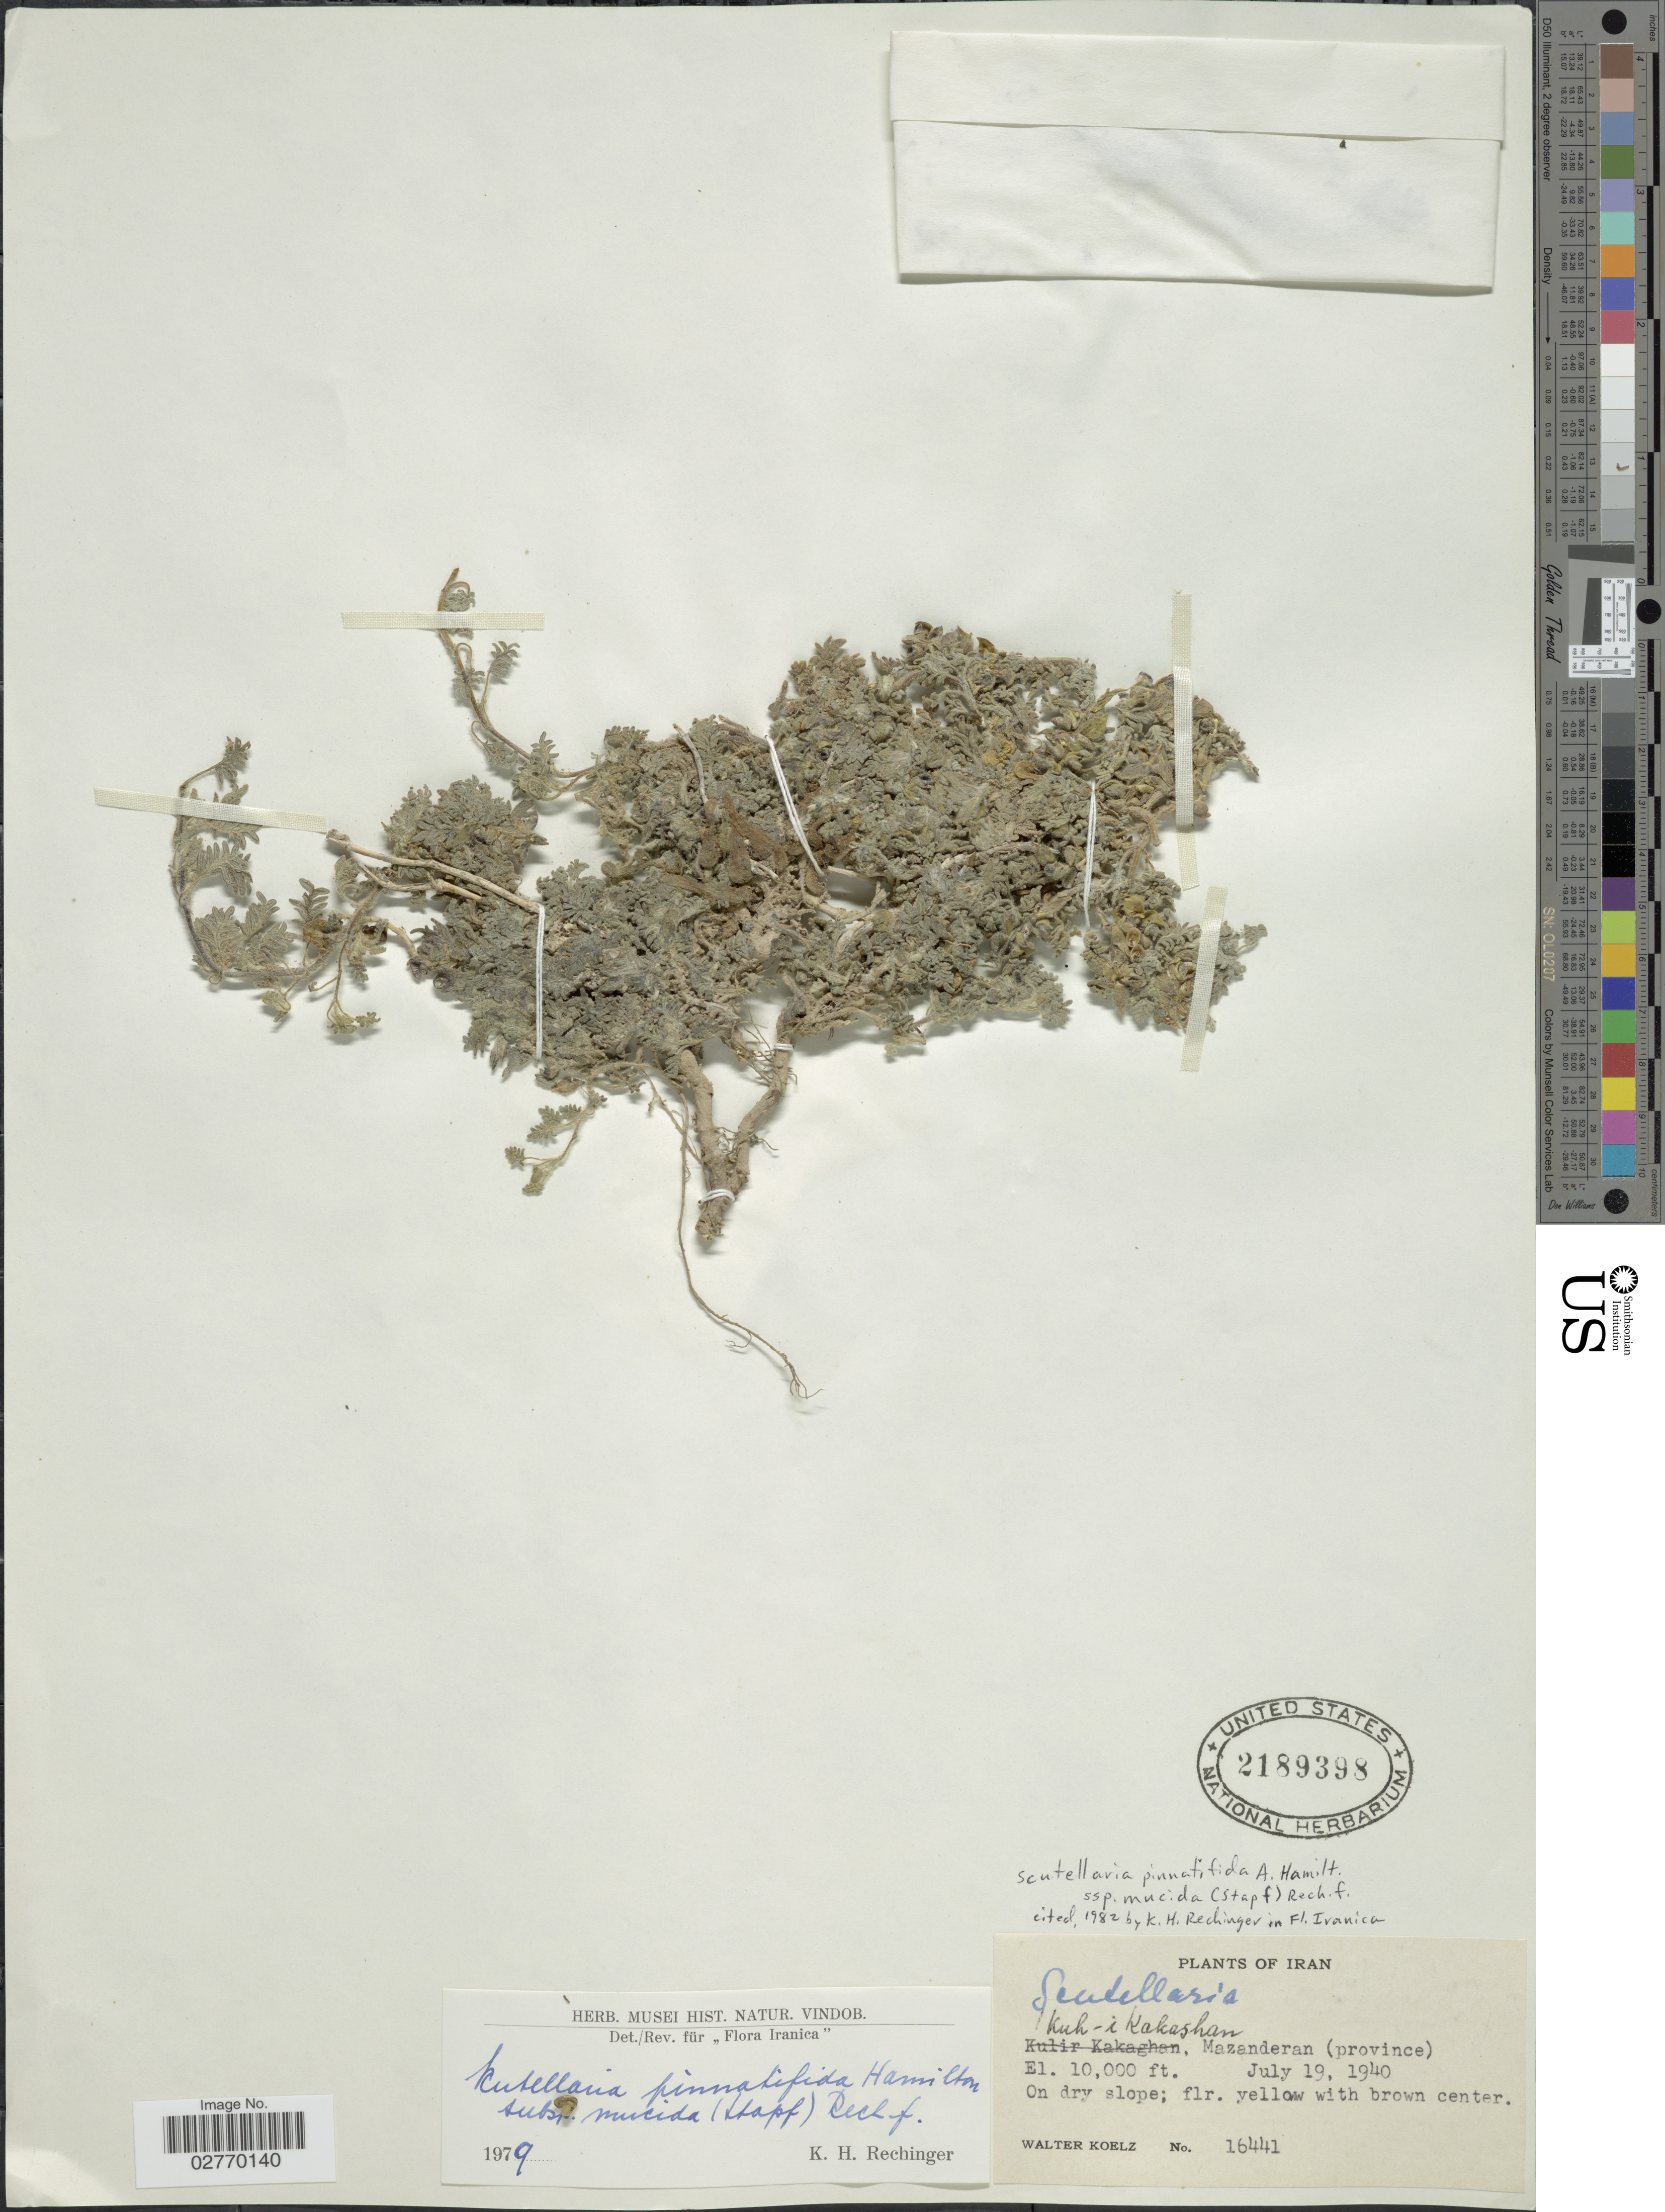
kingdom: Plantae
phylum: Tracheophyta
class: Magnoliopsida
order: Lamiales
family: Lamiaceae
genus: Scutellaria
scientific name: Scutellaria pinnatifida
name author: A. Ham.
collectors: W. N. Koelz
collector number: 16441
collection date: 1940-07-19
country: Iran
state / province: Mazandaran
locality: Kuh-i Kakashan, Mazanderan (province).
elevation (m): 3048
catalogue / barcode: US 2189398